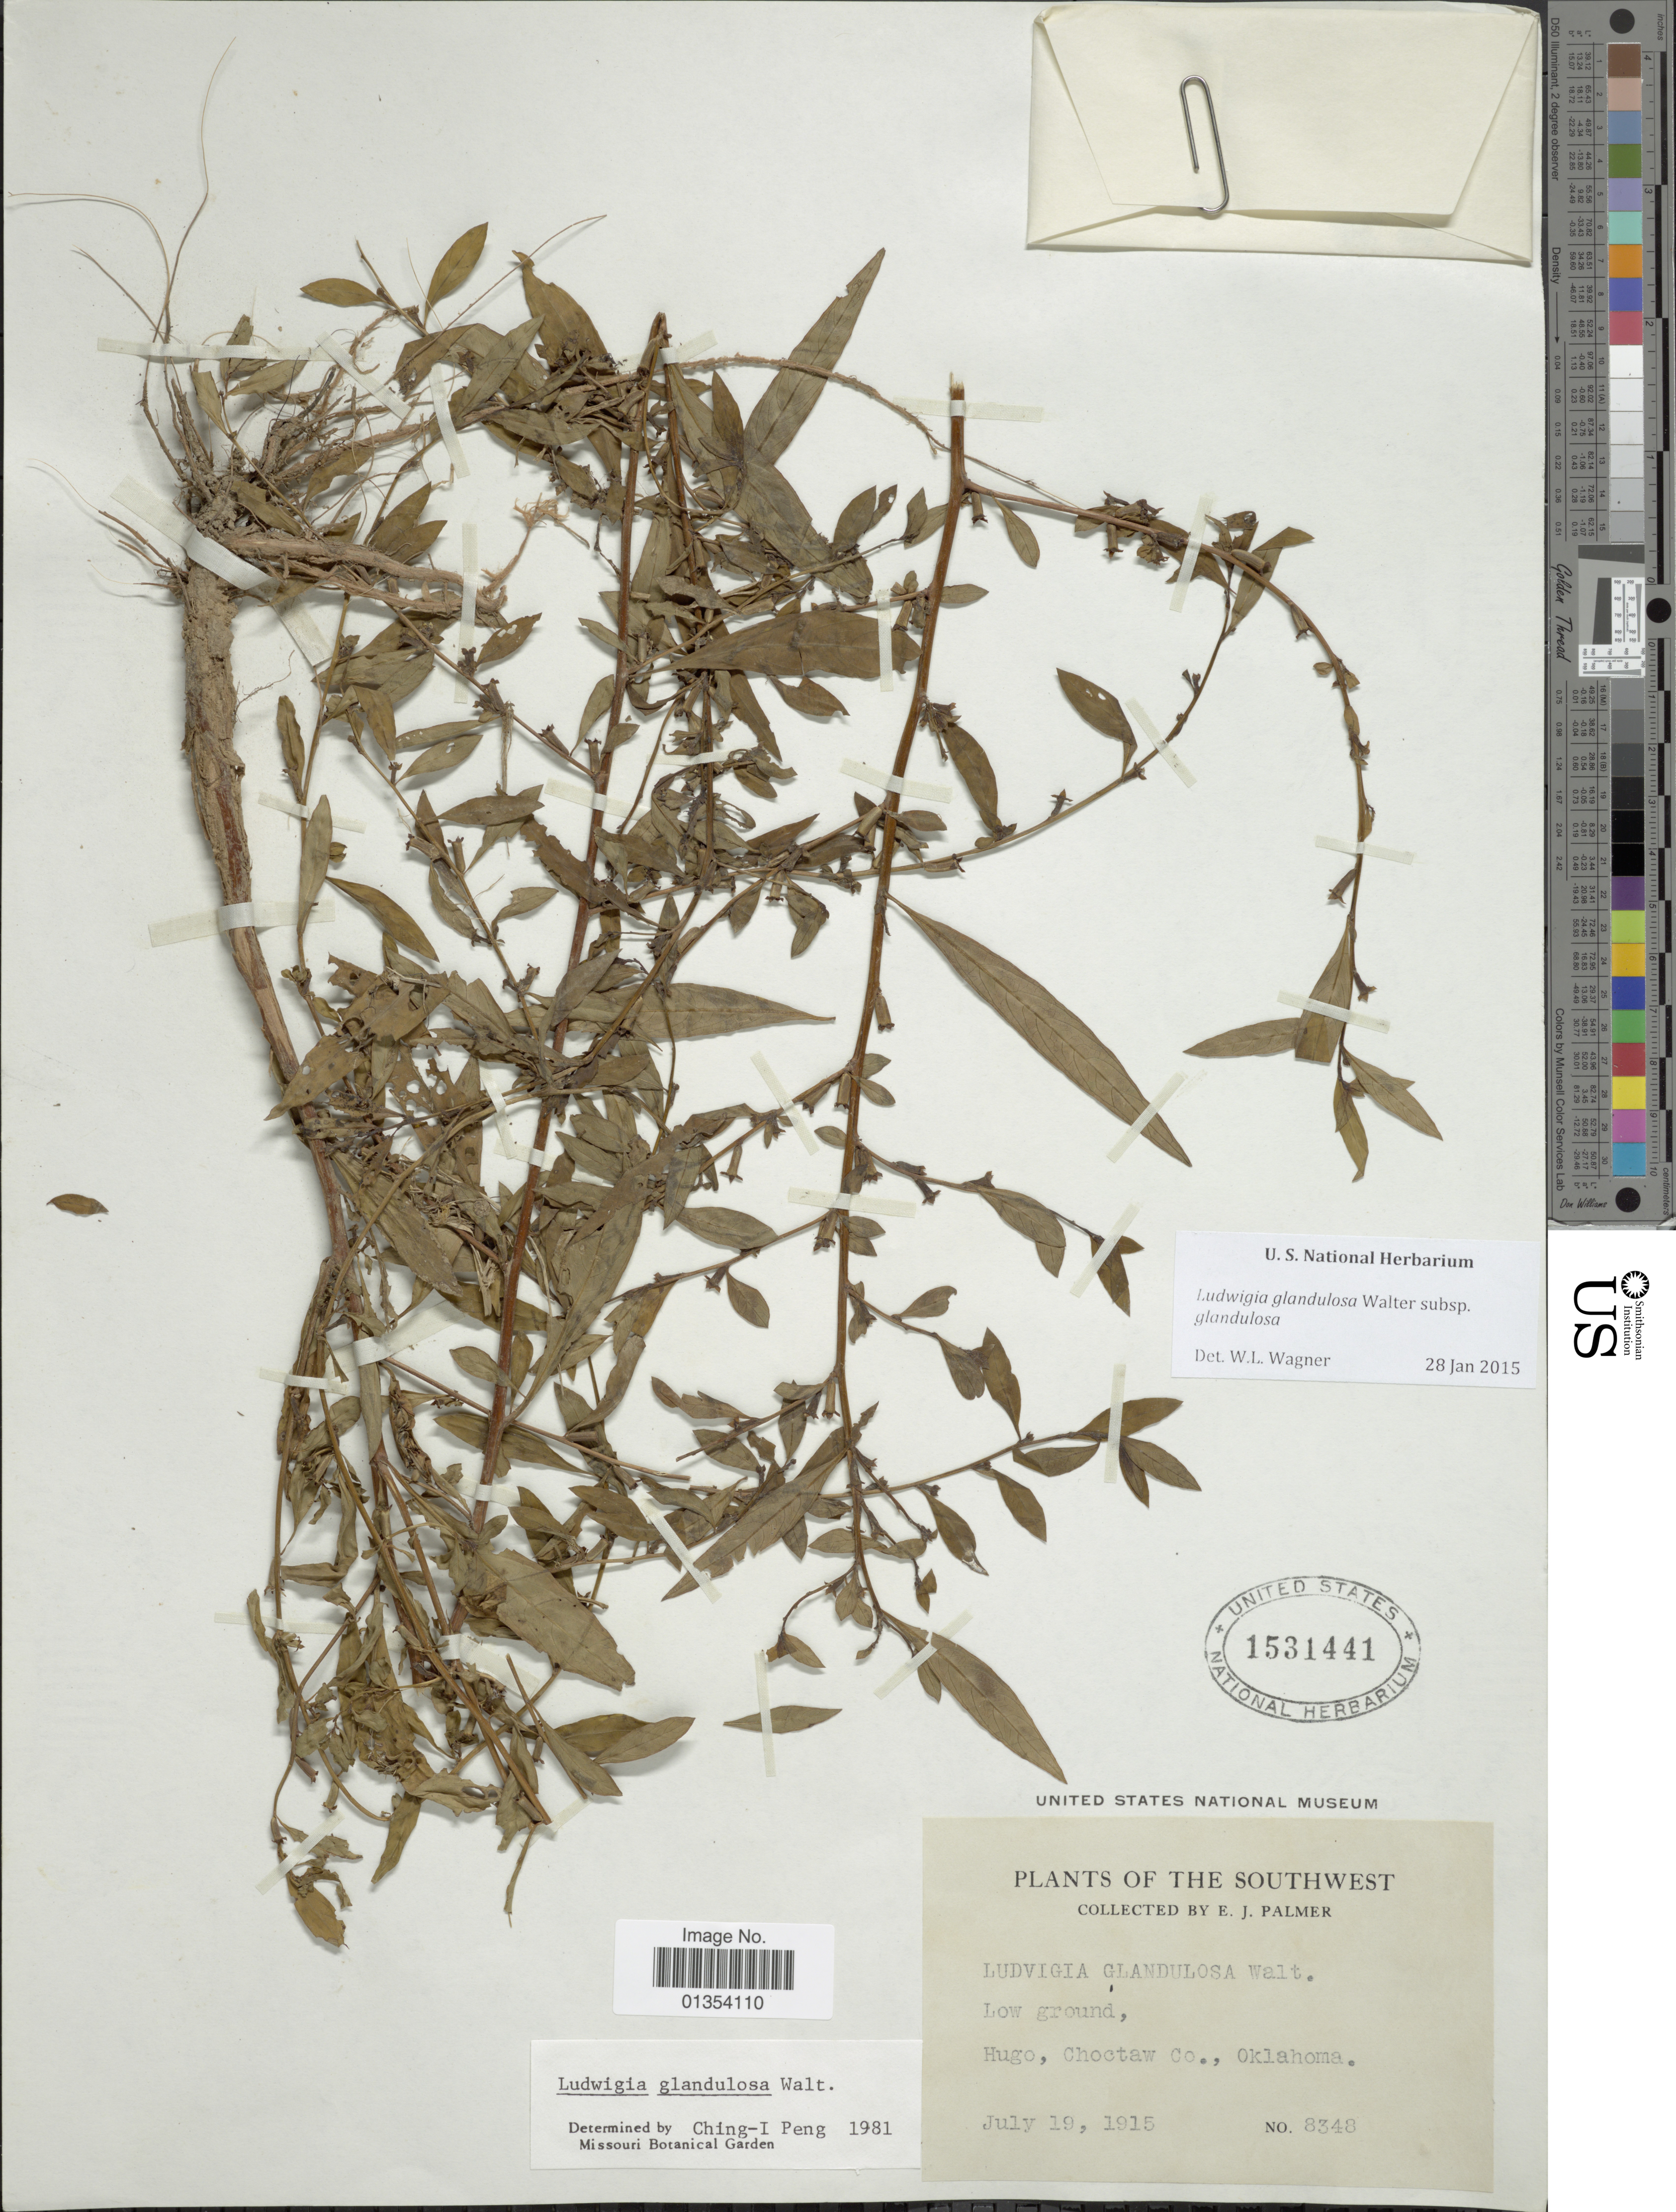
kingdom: Plantae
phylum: Tracheophyta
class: Magnoliopsida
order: Myrtales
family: Onagraceae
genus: Ludwigia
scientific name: Ludwigia glandulosa subsp. glandulosa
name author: Walter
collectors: E. J. Palmer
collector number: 8348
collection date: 1915-07-19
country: United States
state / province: Oklahoma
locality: The Southwest, Hugo, Choctaw Co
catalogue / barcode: US 1531441